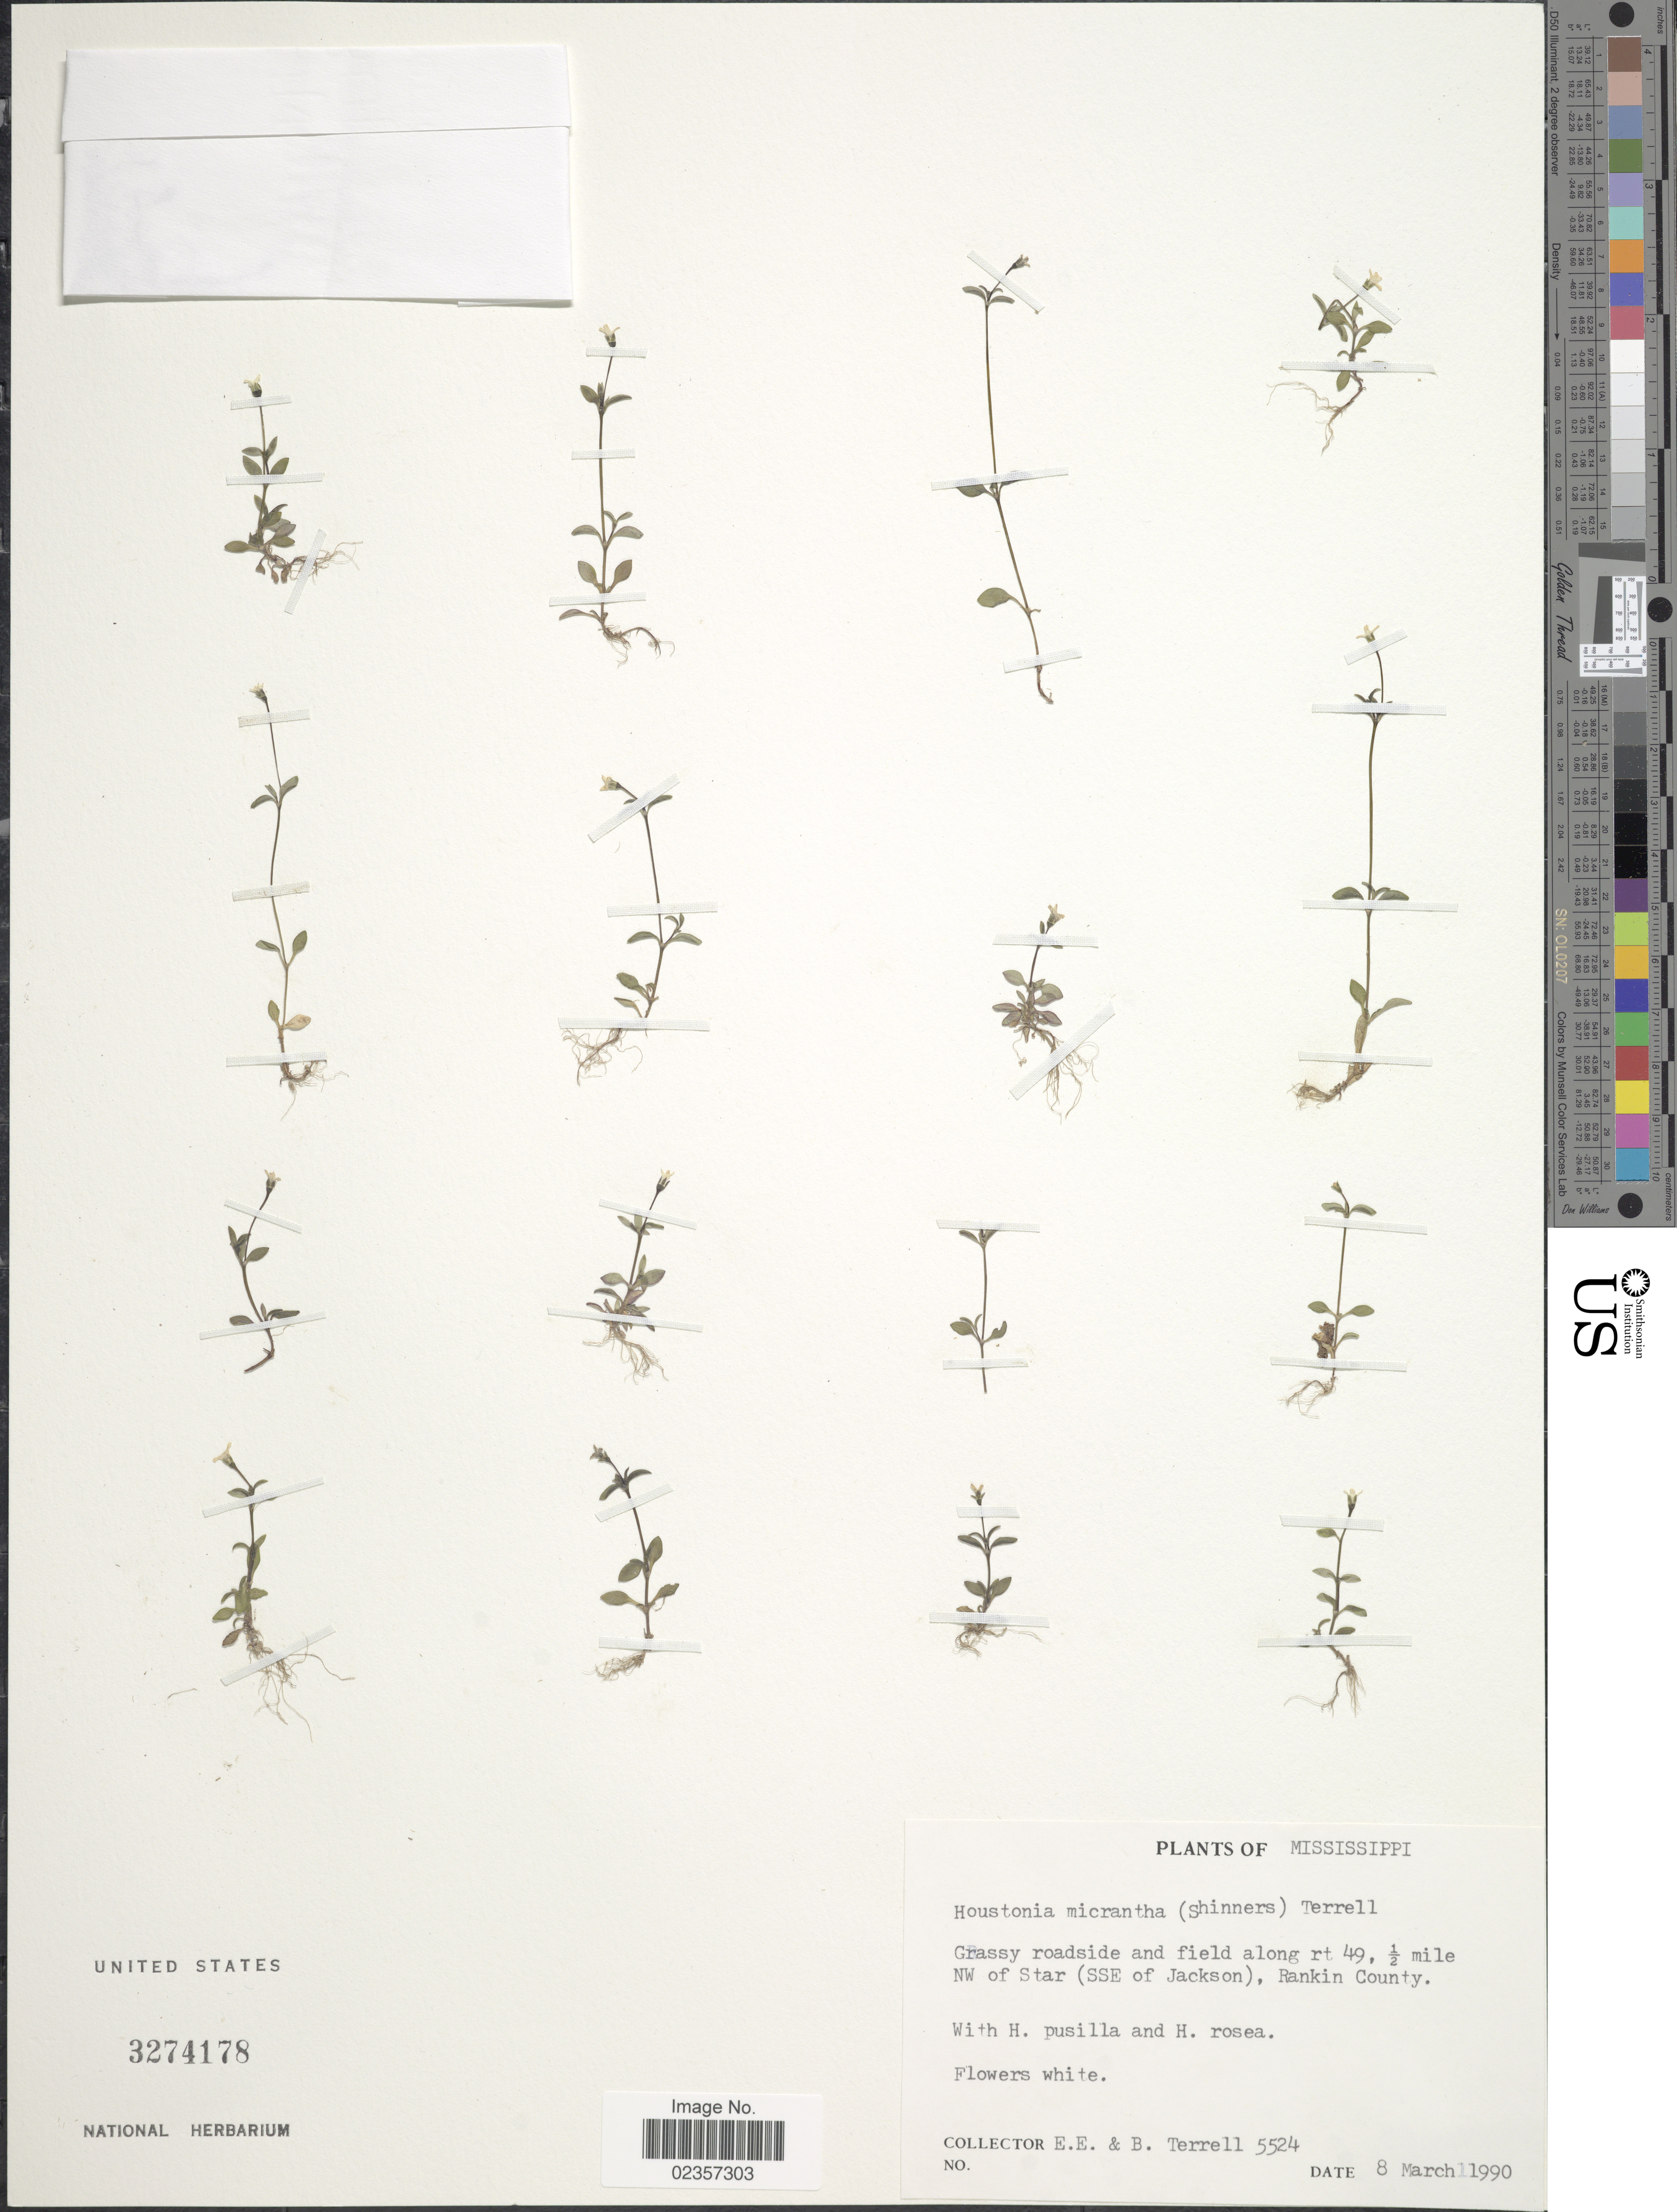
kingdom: Plantae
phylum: Tracheophyta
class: Magnoliopsida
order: Gentianales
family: Rubiaceae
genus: Houstonia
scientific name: Houstonia micrantha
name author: (Shinners) Terrell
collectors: E. E. Terrell & B. Terrell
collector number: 5524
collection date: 1990-03-08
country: United States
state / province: Mississippi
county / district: Rankin County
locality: Grassy roadside and field along rt. 49, ½ mile NW of Star (SSE of Jackson).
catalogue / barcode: US 3274178